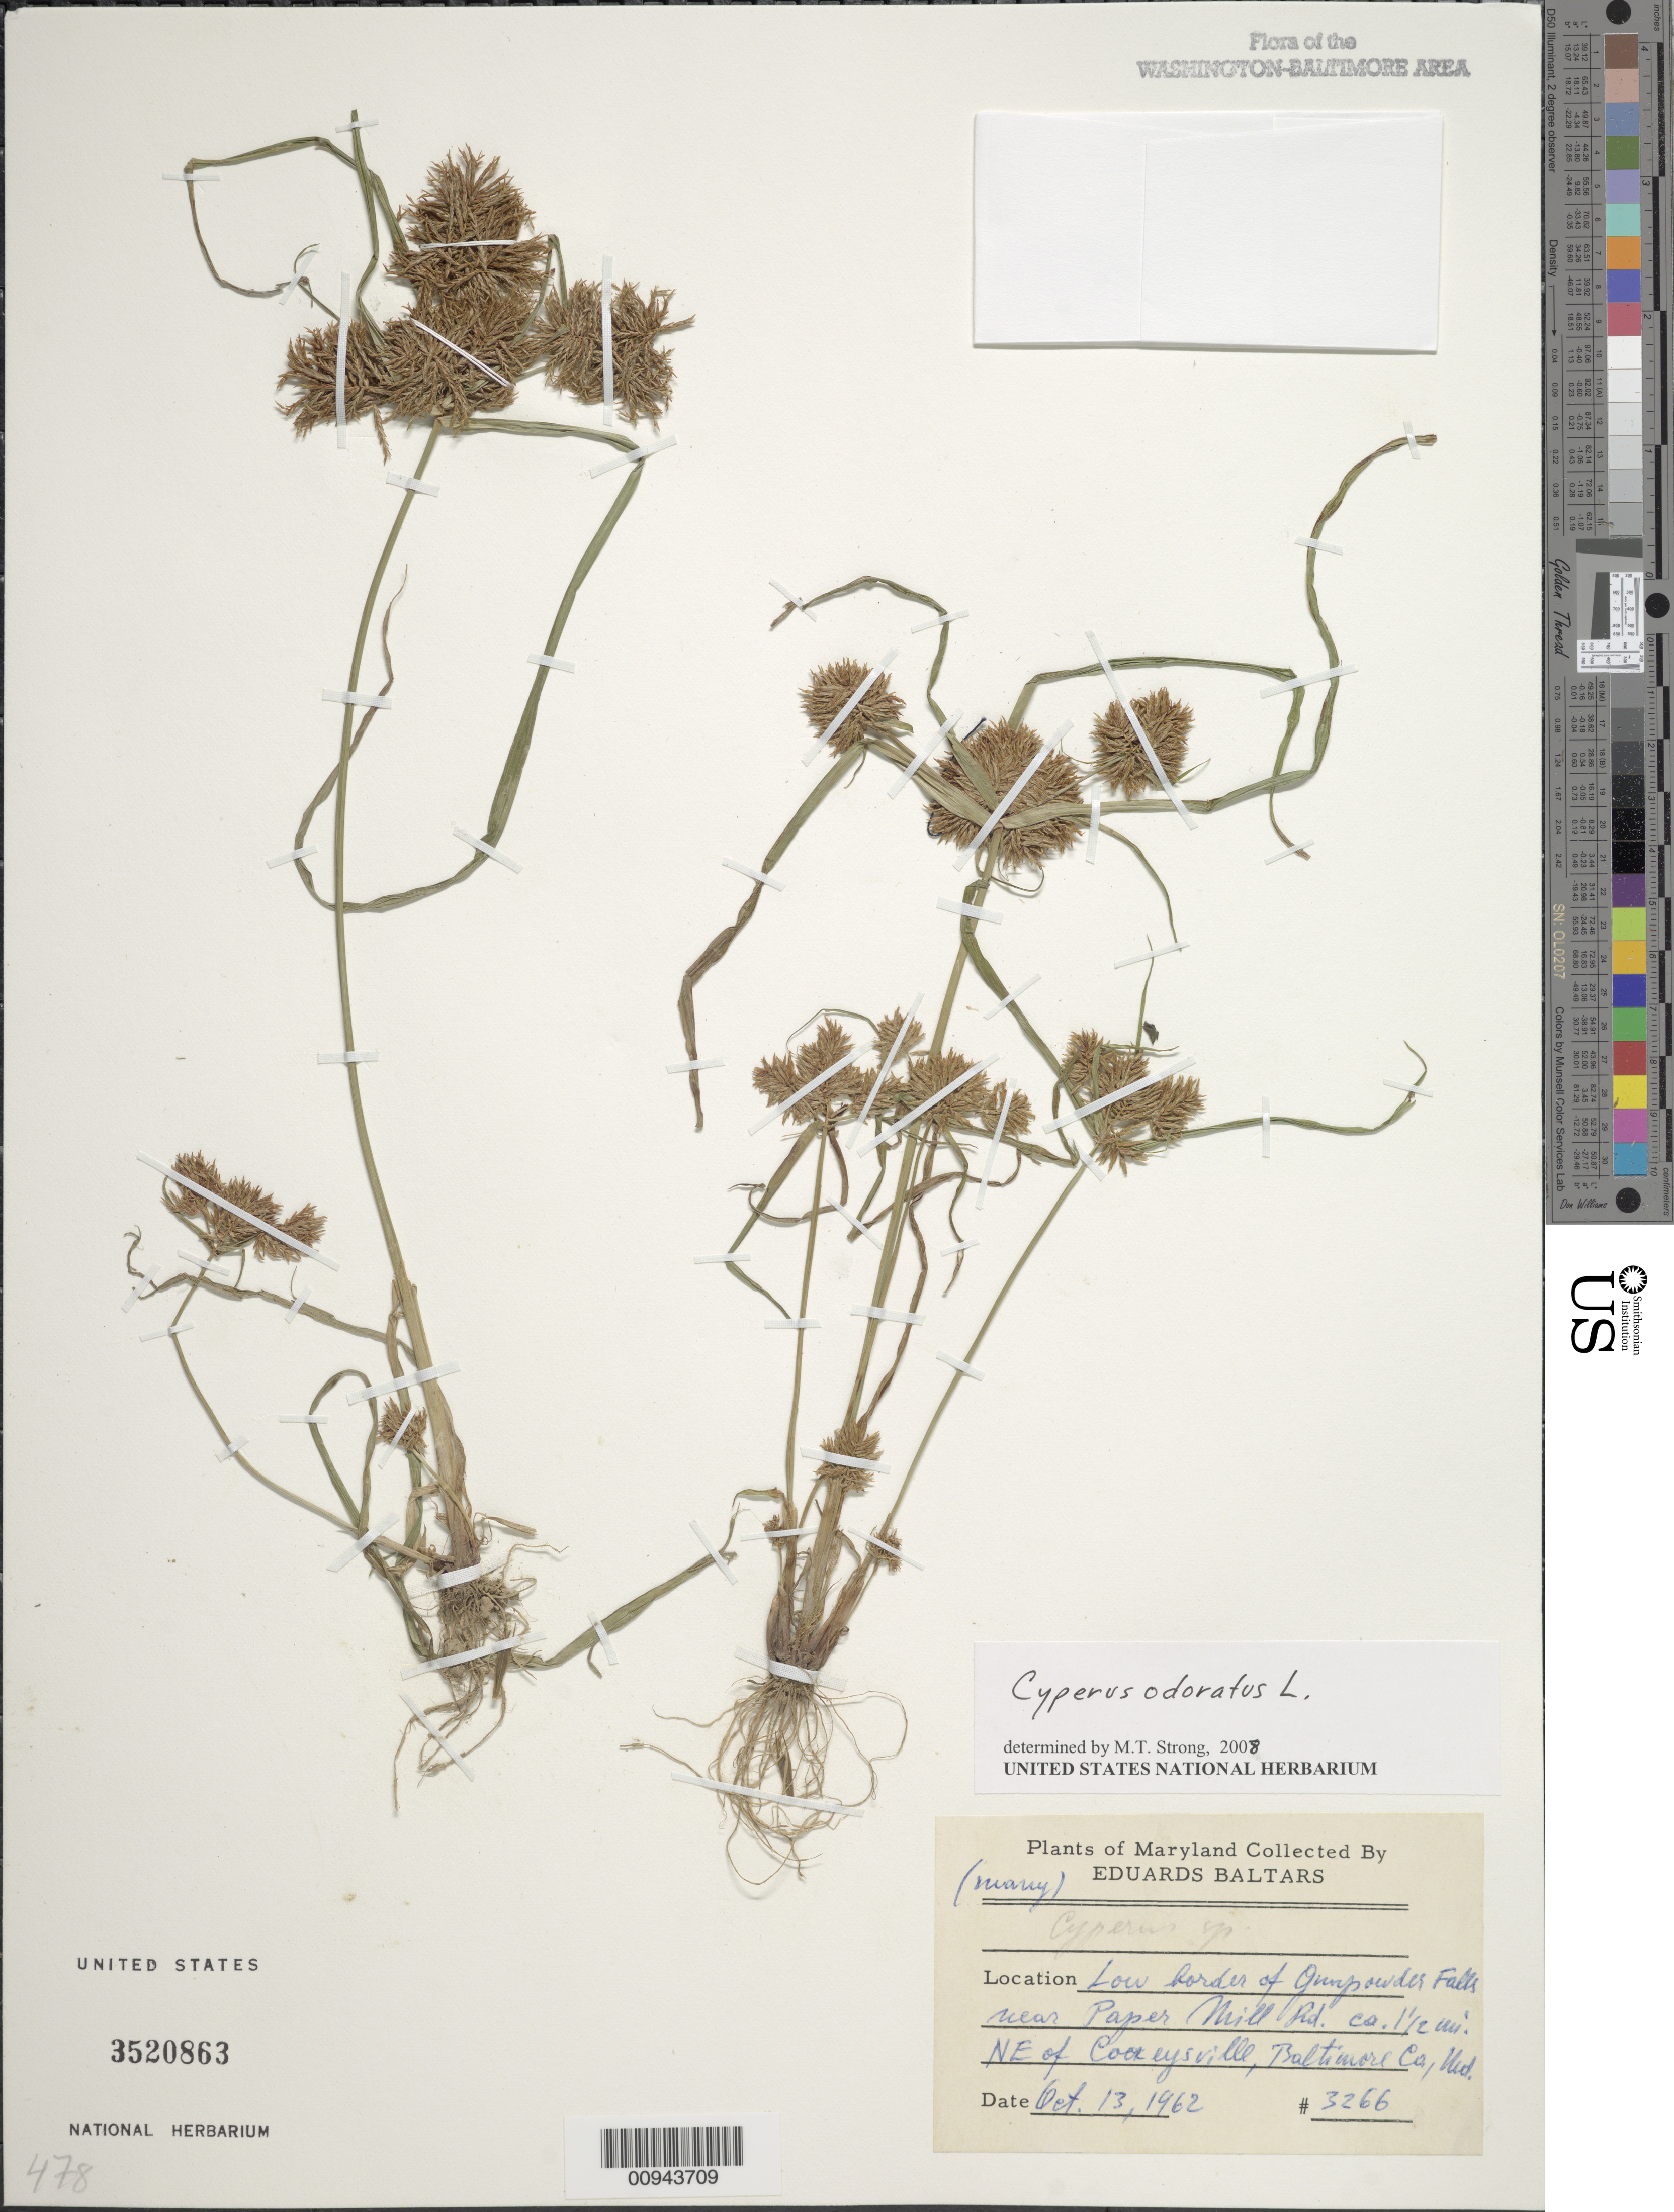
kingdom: Plantae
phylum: Tracheophyta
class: Liliopsida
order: Poales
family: Cyperaceae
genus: Cyperus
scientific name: Cyperus odoratus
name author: L.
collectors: E. Baltars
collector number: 3266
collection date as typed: Oct. 13, 1962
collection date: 1962-10-13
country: United States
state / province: Maryland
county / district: Baltimore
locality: Gunpowder Falls near Paper Mill Road ca. 1.5 miles NE of Cockeysville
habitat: low border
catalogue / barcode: US 3520863